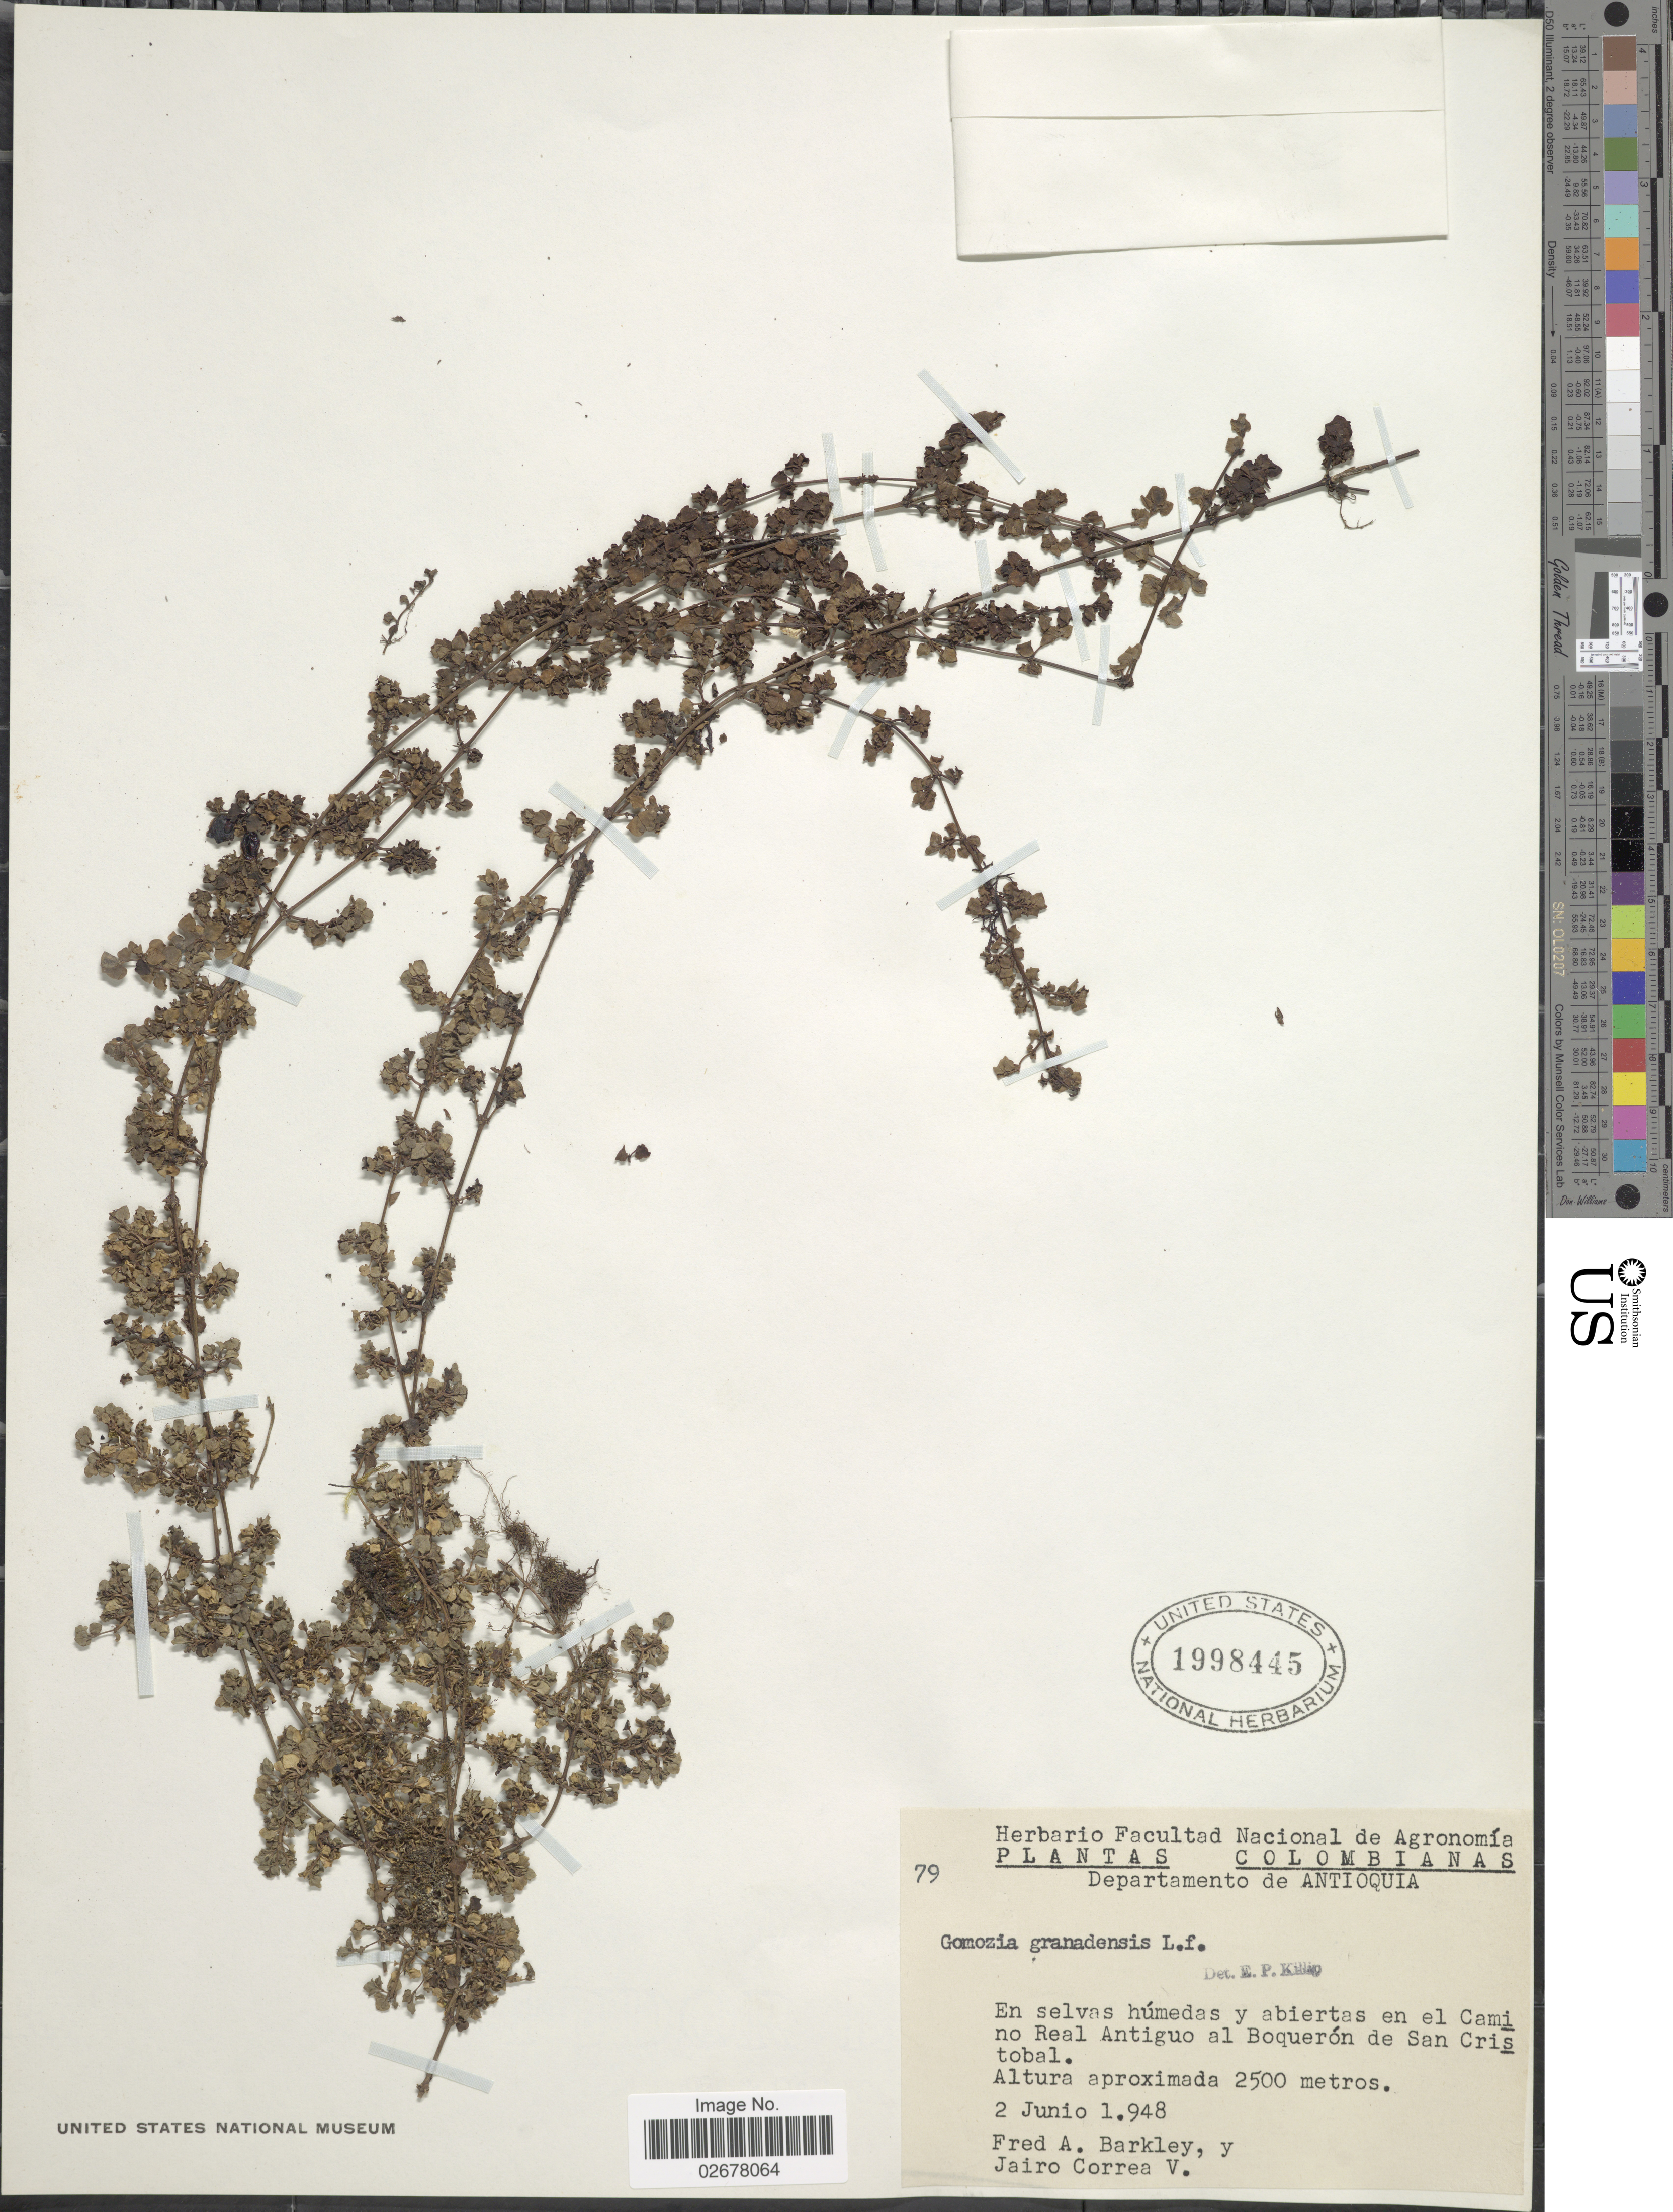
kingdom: Plantae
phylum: Tracheophyta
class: Magnoliopsida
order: Gentianales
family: Rubiaceae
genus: Nertera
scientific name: Nertera depressa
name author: Banks & Sol. ex Gaertn.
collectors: F. A. Barkley & J. Correa V.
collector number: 79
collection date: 1948-06-02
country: Colombia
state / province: Antioquia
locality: Departamento de Antioquia, En selva húmedas y abiertas en el Camino Real Antiguo al Boquerón de San Cristobal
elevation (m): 2500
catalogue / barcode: US 1998445